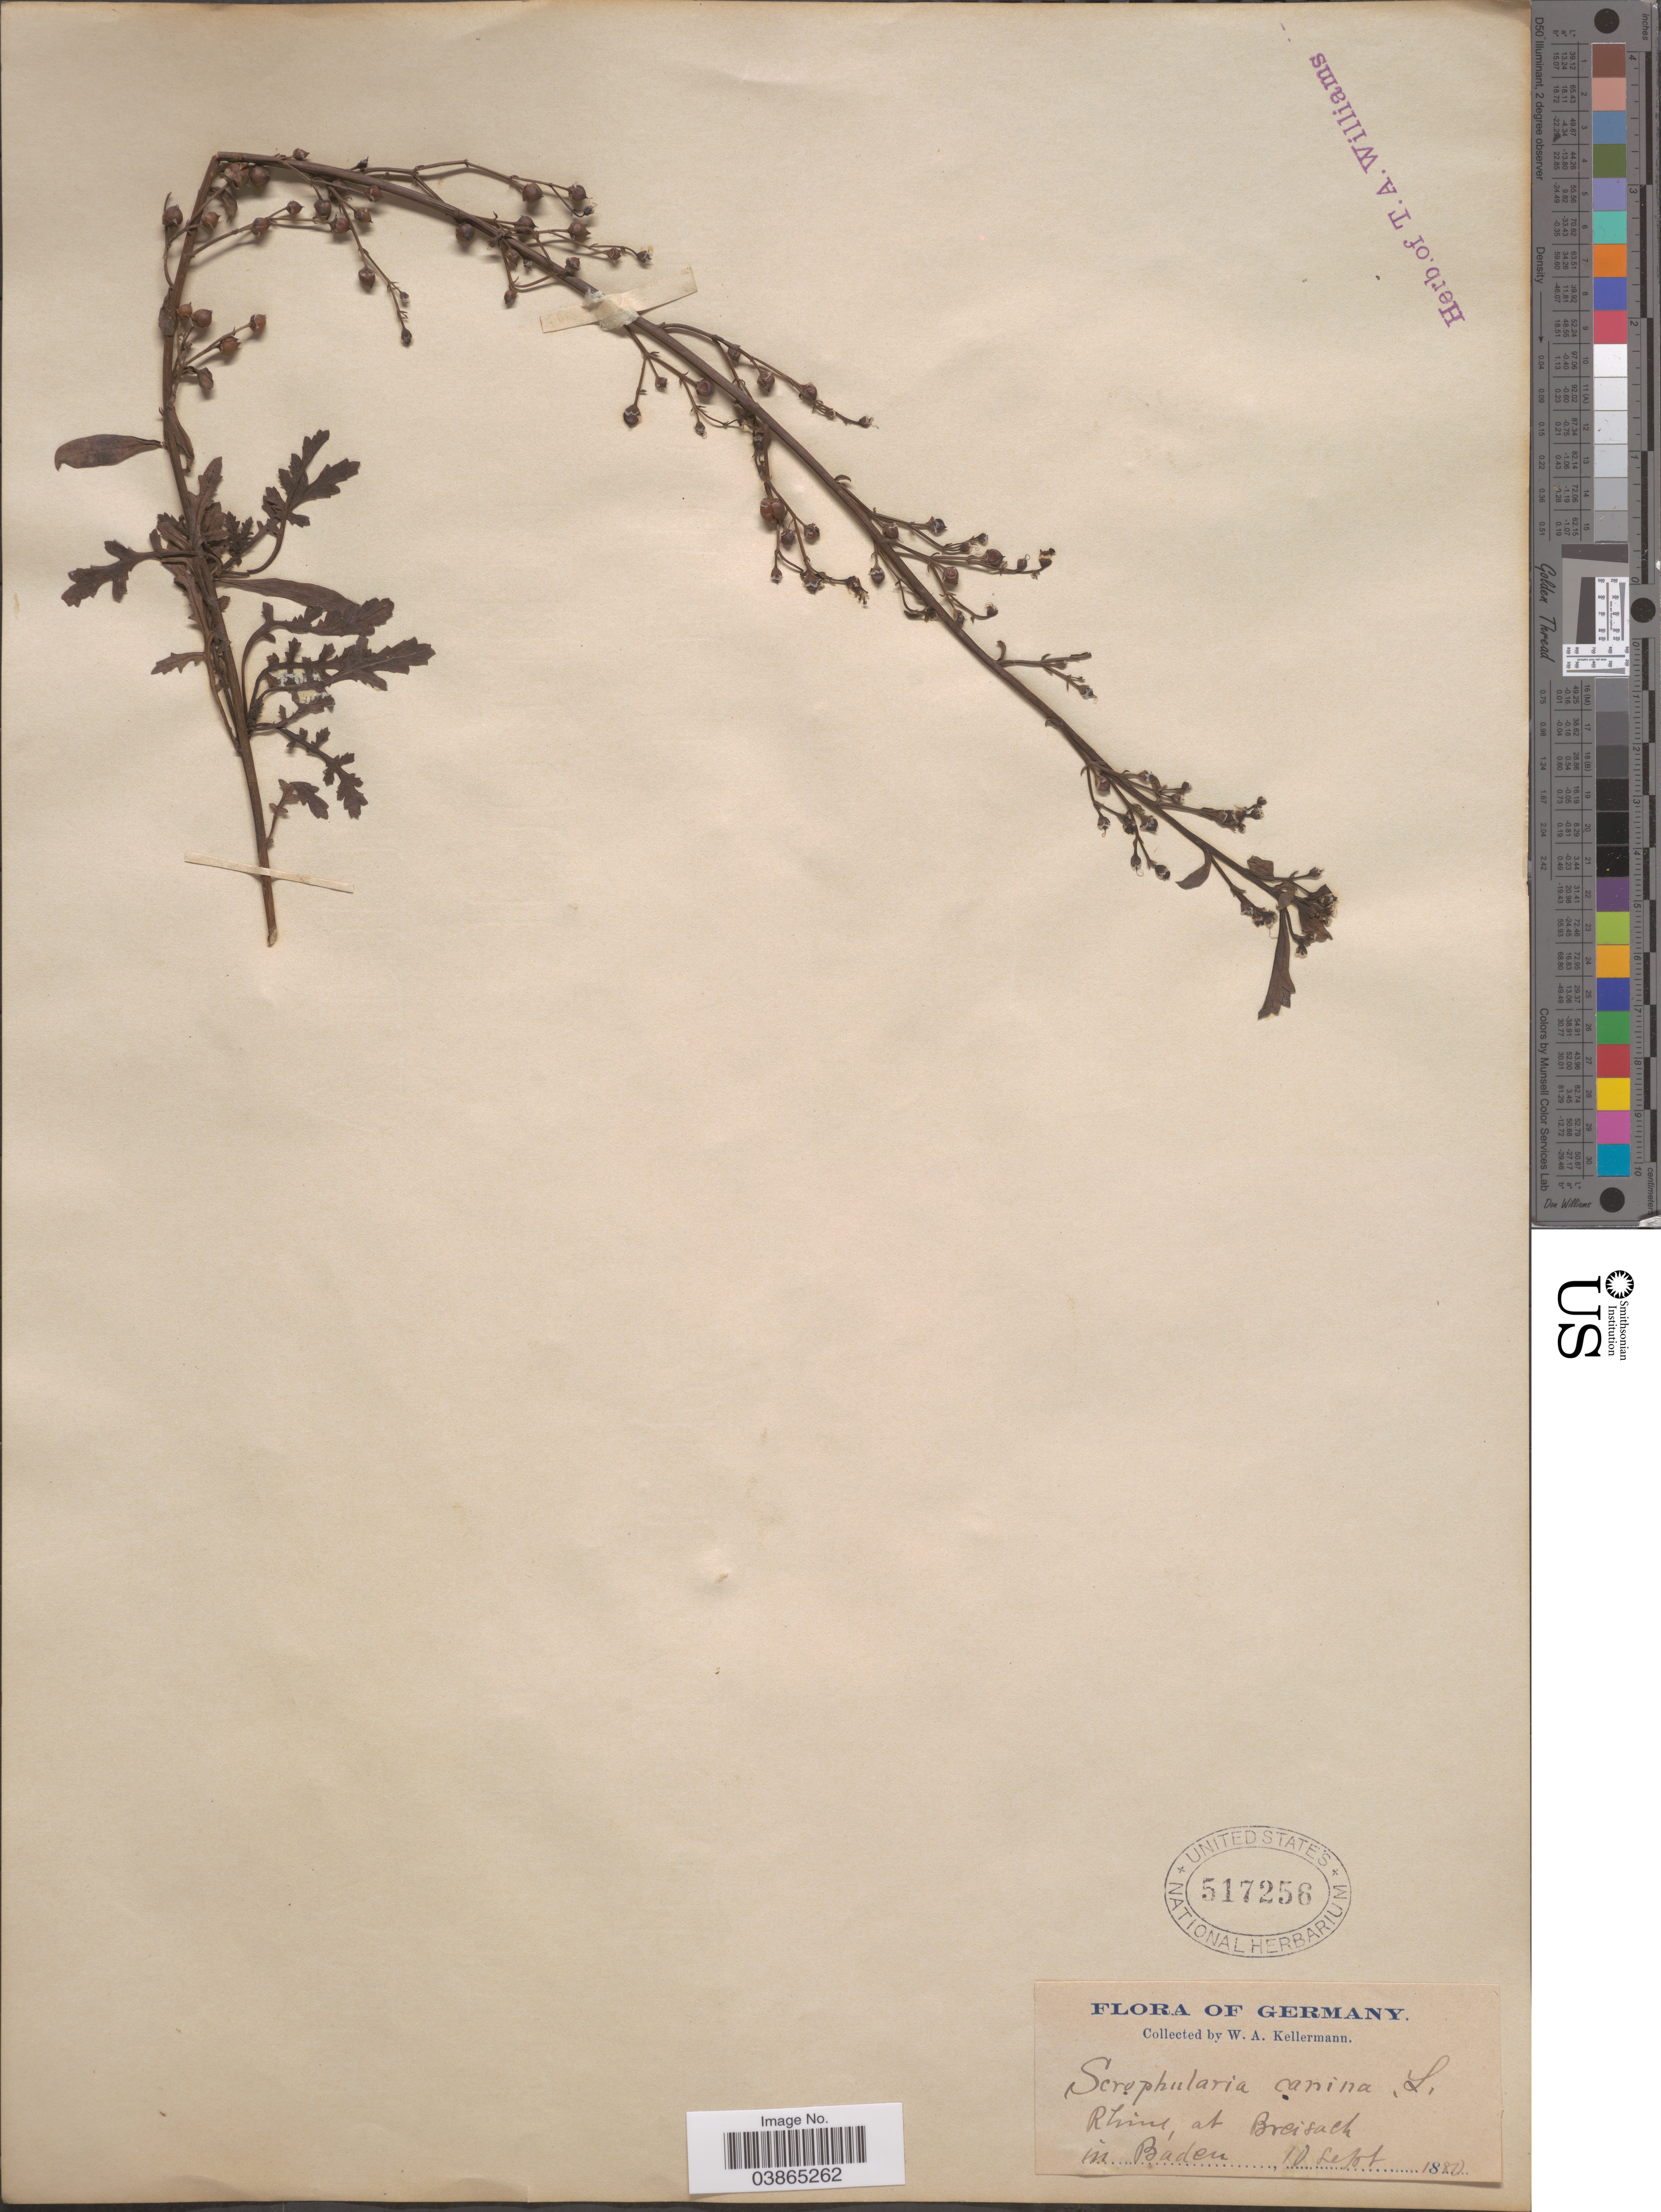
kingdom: Plantae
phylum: Tracheophyta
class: Magnoliopsida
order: Lamiales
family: Scrophulariaceae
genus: Scrophularia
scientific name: Scrophularia canina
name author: L.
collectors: W. A. Kellermann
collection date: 1880-09-10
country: Germany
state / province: Baden-Württemberg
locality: Rhine, at Breisach in Baden.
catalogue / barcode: US 517256